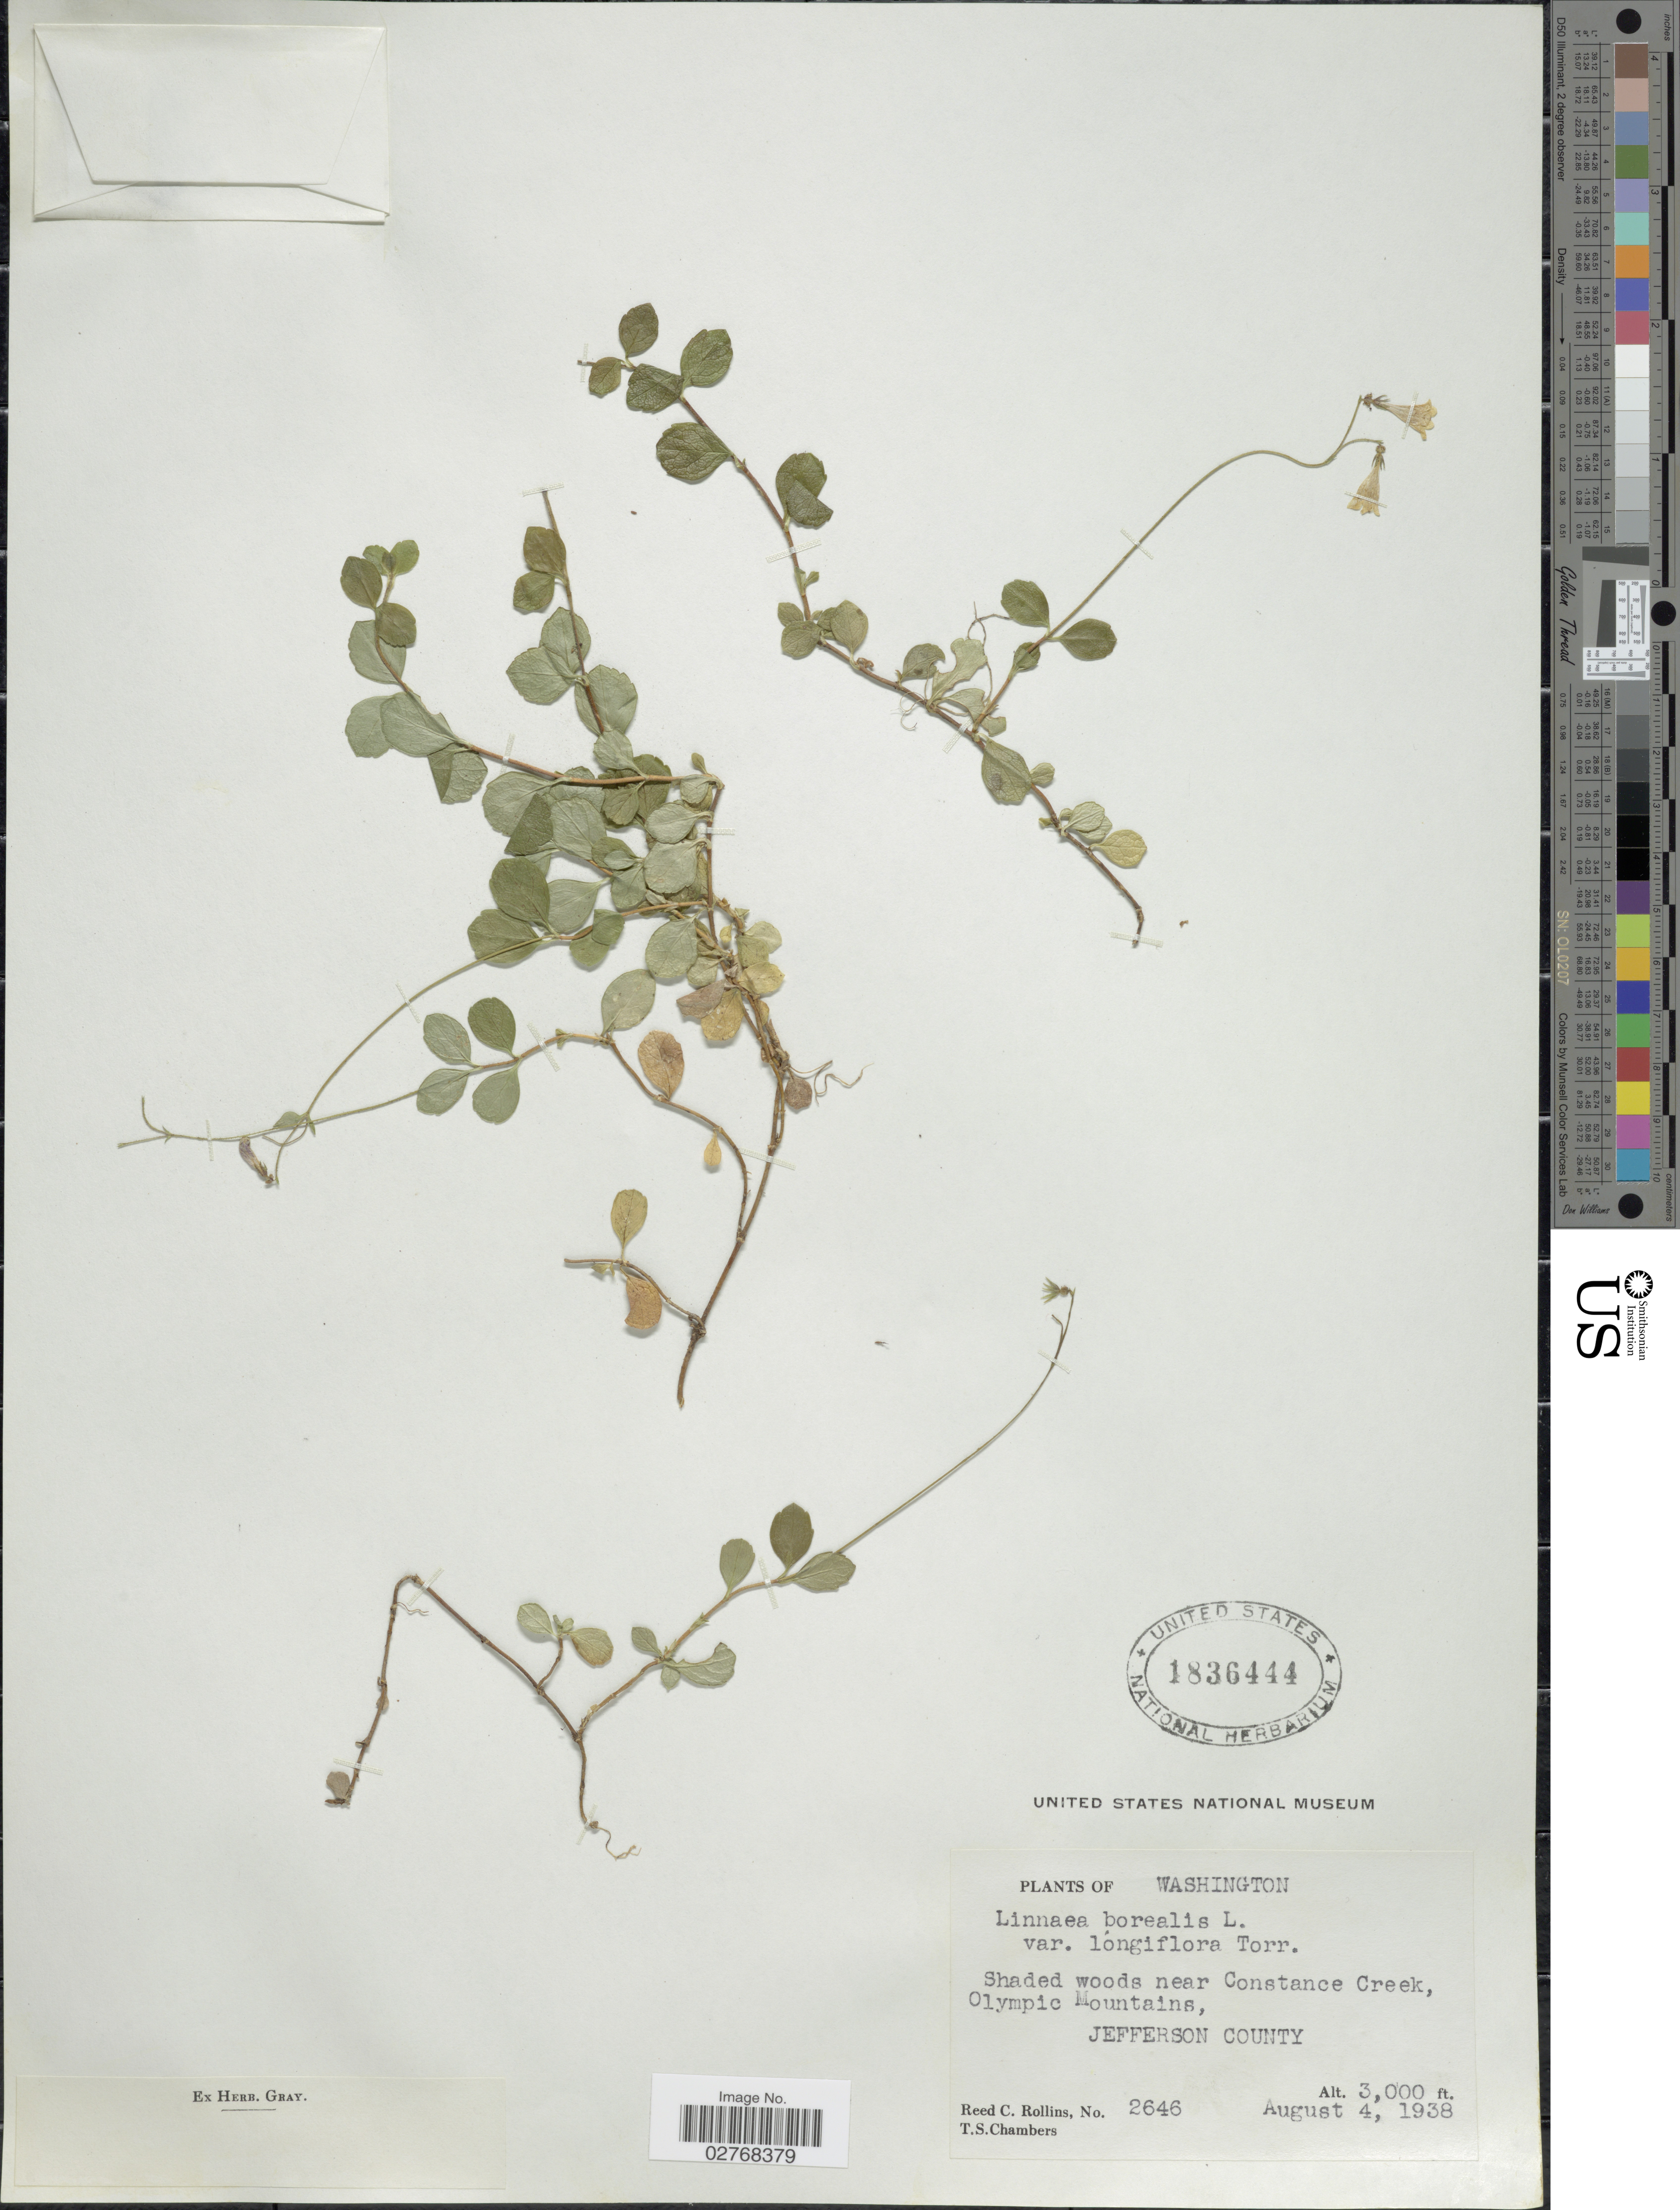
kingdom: Plantae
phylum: Tracheophyta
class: Magnoliopsida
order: Dipsacales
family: Caprifoliaceae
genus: Linnaea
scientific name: Linnaea borealis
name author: L.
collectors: R. C. Rollins & T. Chambers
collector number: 2646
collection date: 1938-08-04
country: United States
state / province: Washington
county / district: Jefferson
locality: Shaded woods near Constance Creek, Olympic Mountains, Jefferson County.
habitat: shaded woods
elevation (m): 914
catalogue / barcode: US 1836444